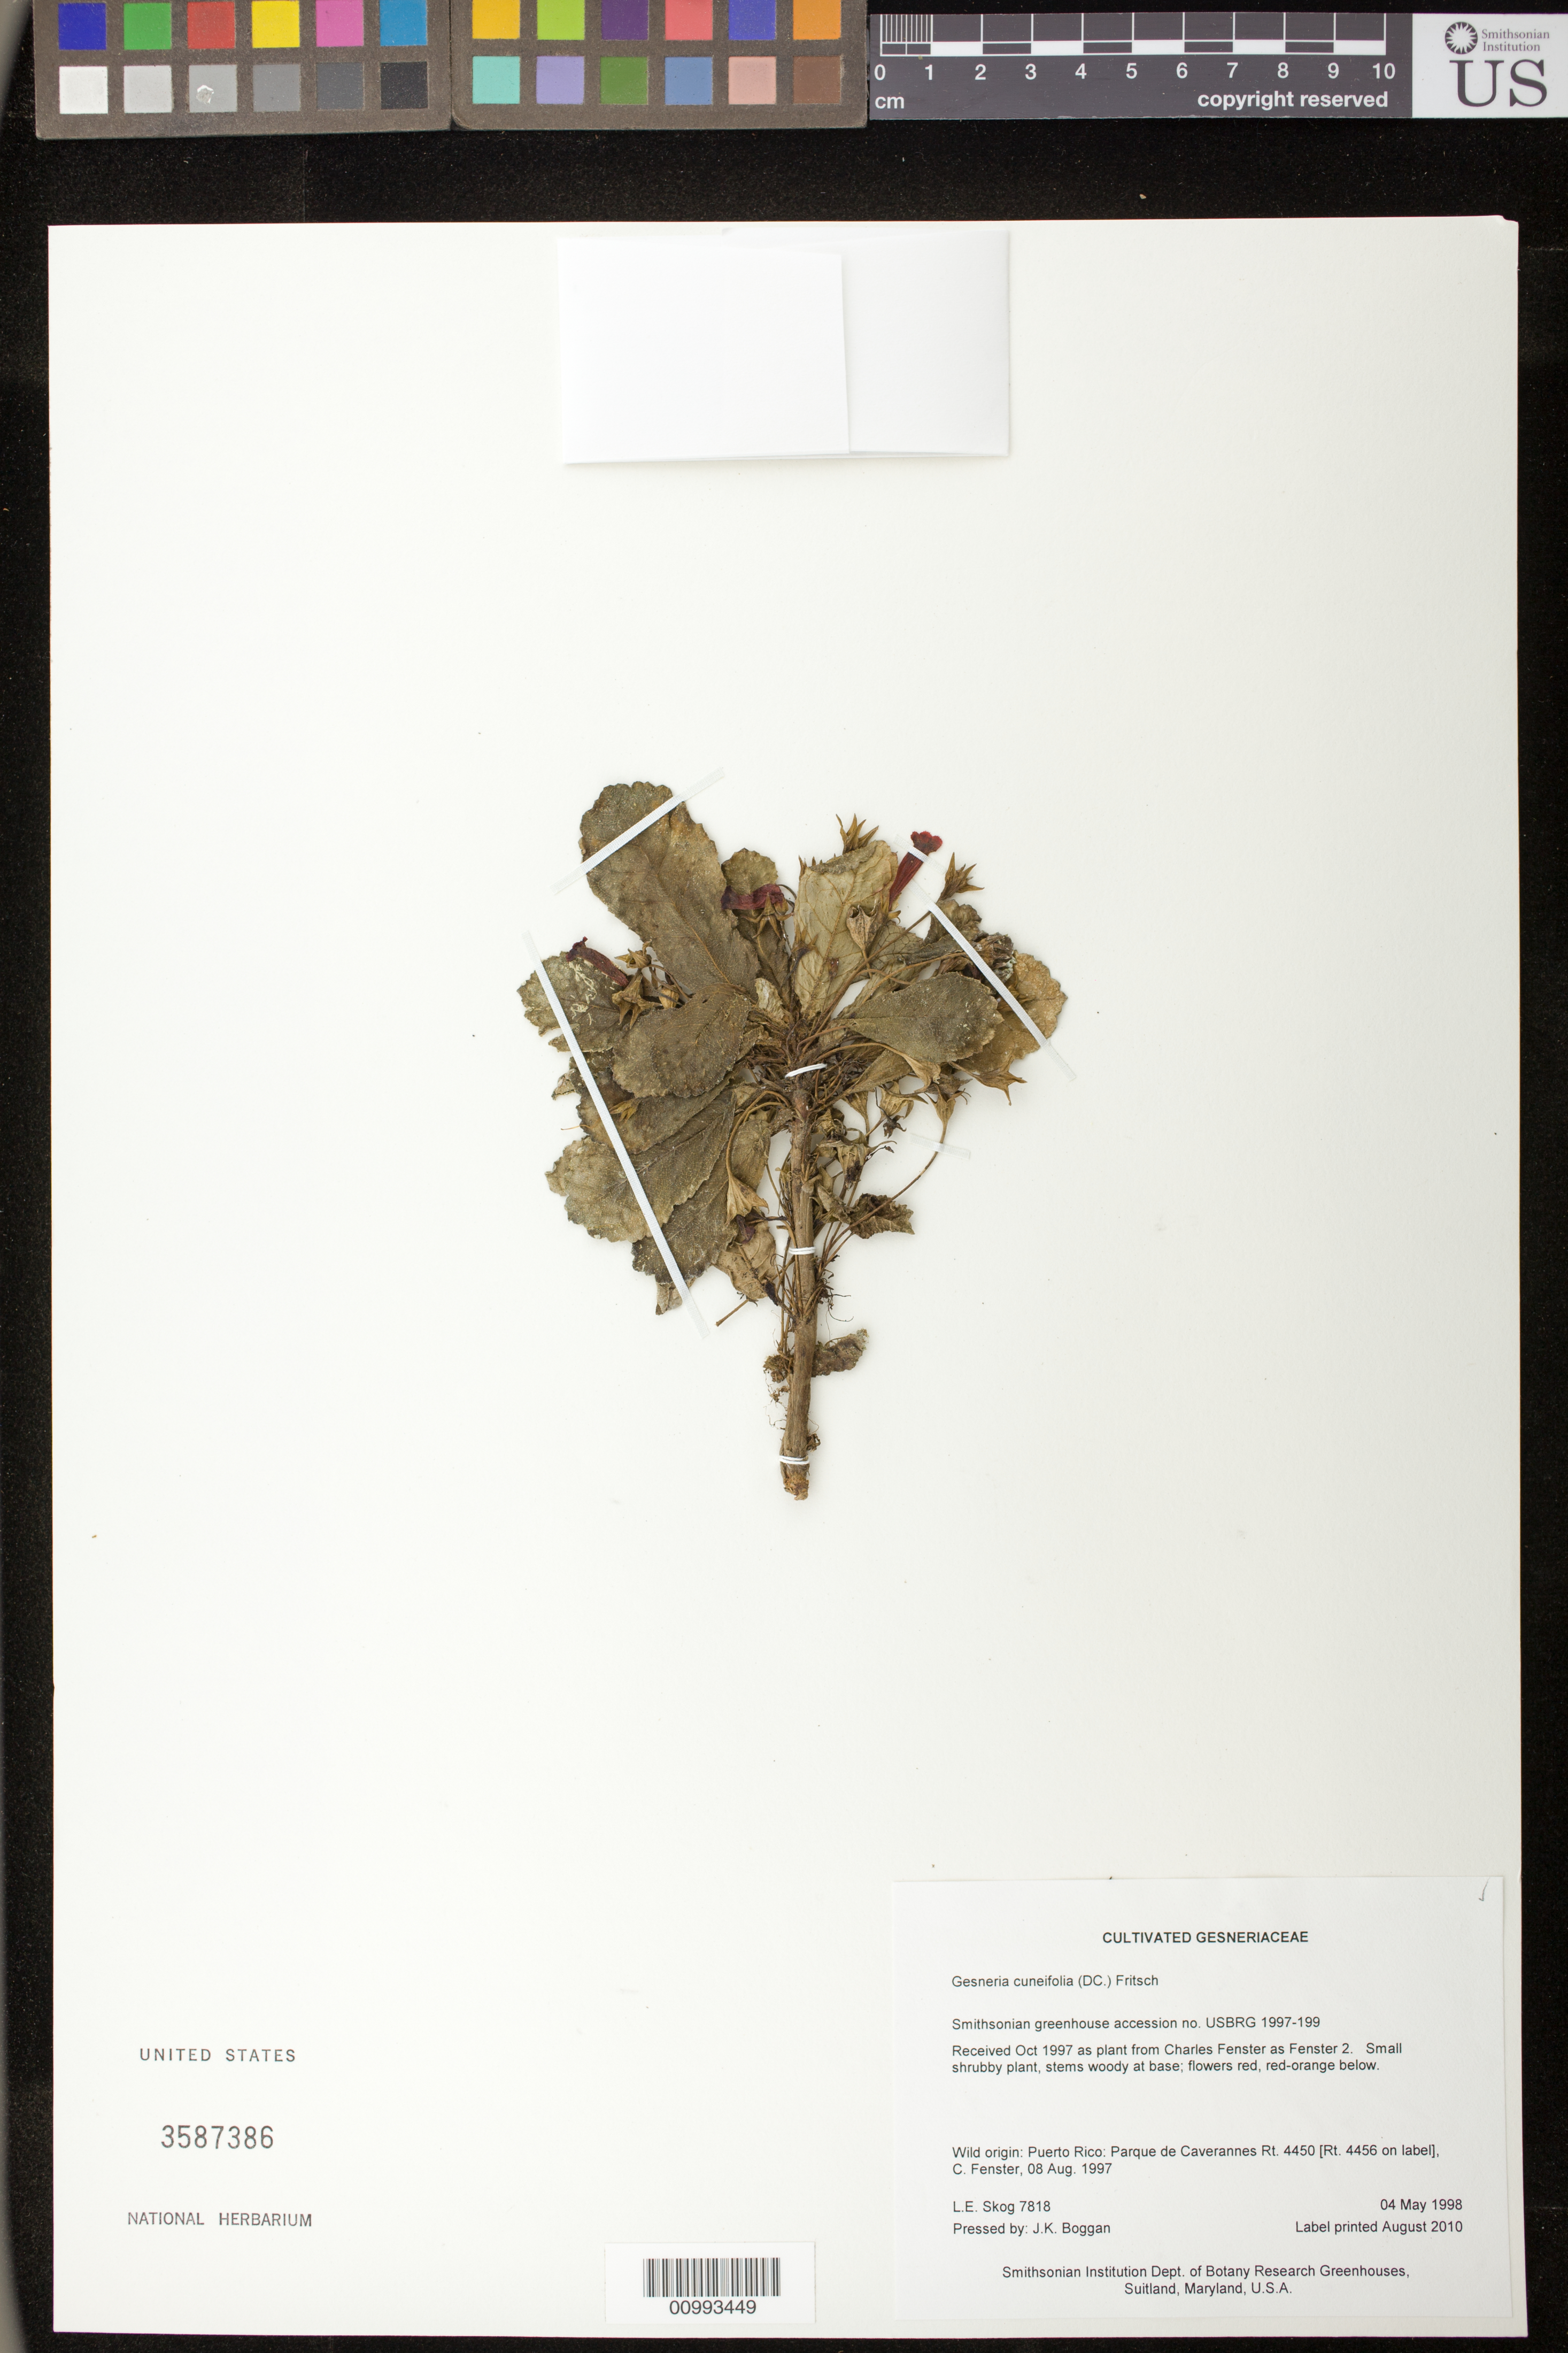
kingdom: Plantae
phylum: Tracheophyta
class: Magnoliopsida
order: Lamiales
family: Gesneriaceae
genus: Gesneria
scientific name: Gesneria cuneifolia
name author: (DC.) Fritsch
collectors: L. E. Skog & J. K. Boggan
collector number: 7818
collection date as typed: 04 May 1998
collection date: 1998-05-04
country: Puerto Rico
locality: Smithsonian Institution Dept. of Botany Research Greenhouses, Suitland, Maryland, U.S.A.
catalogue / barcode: US 3587386